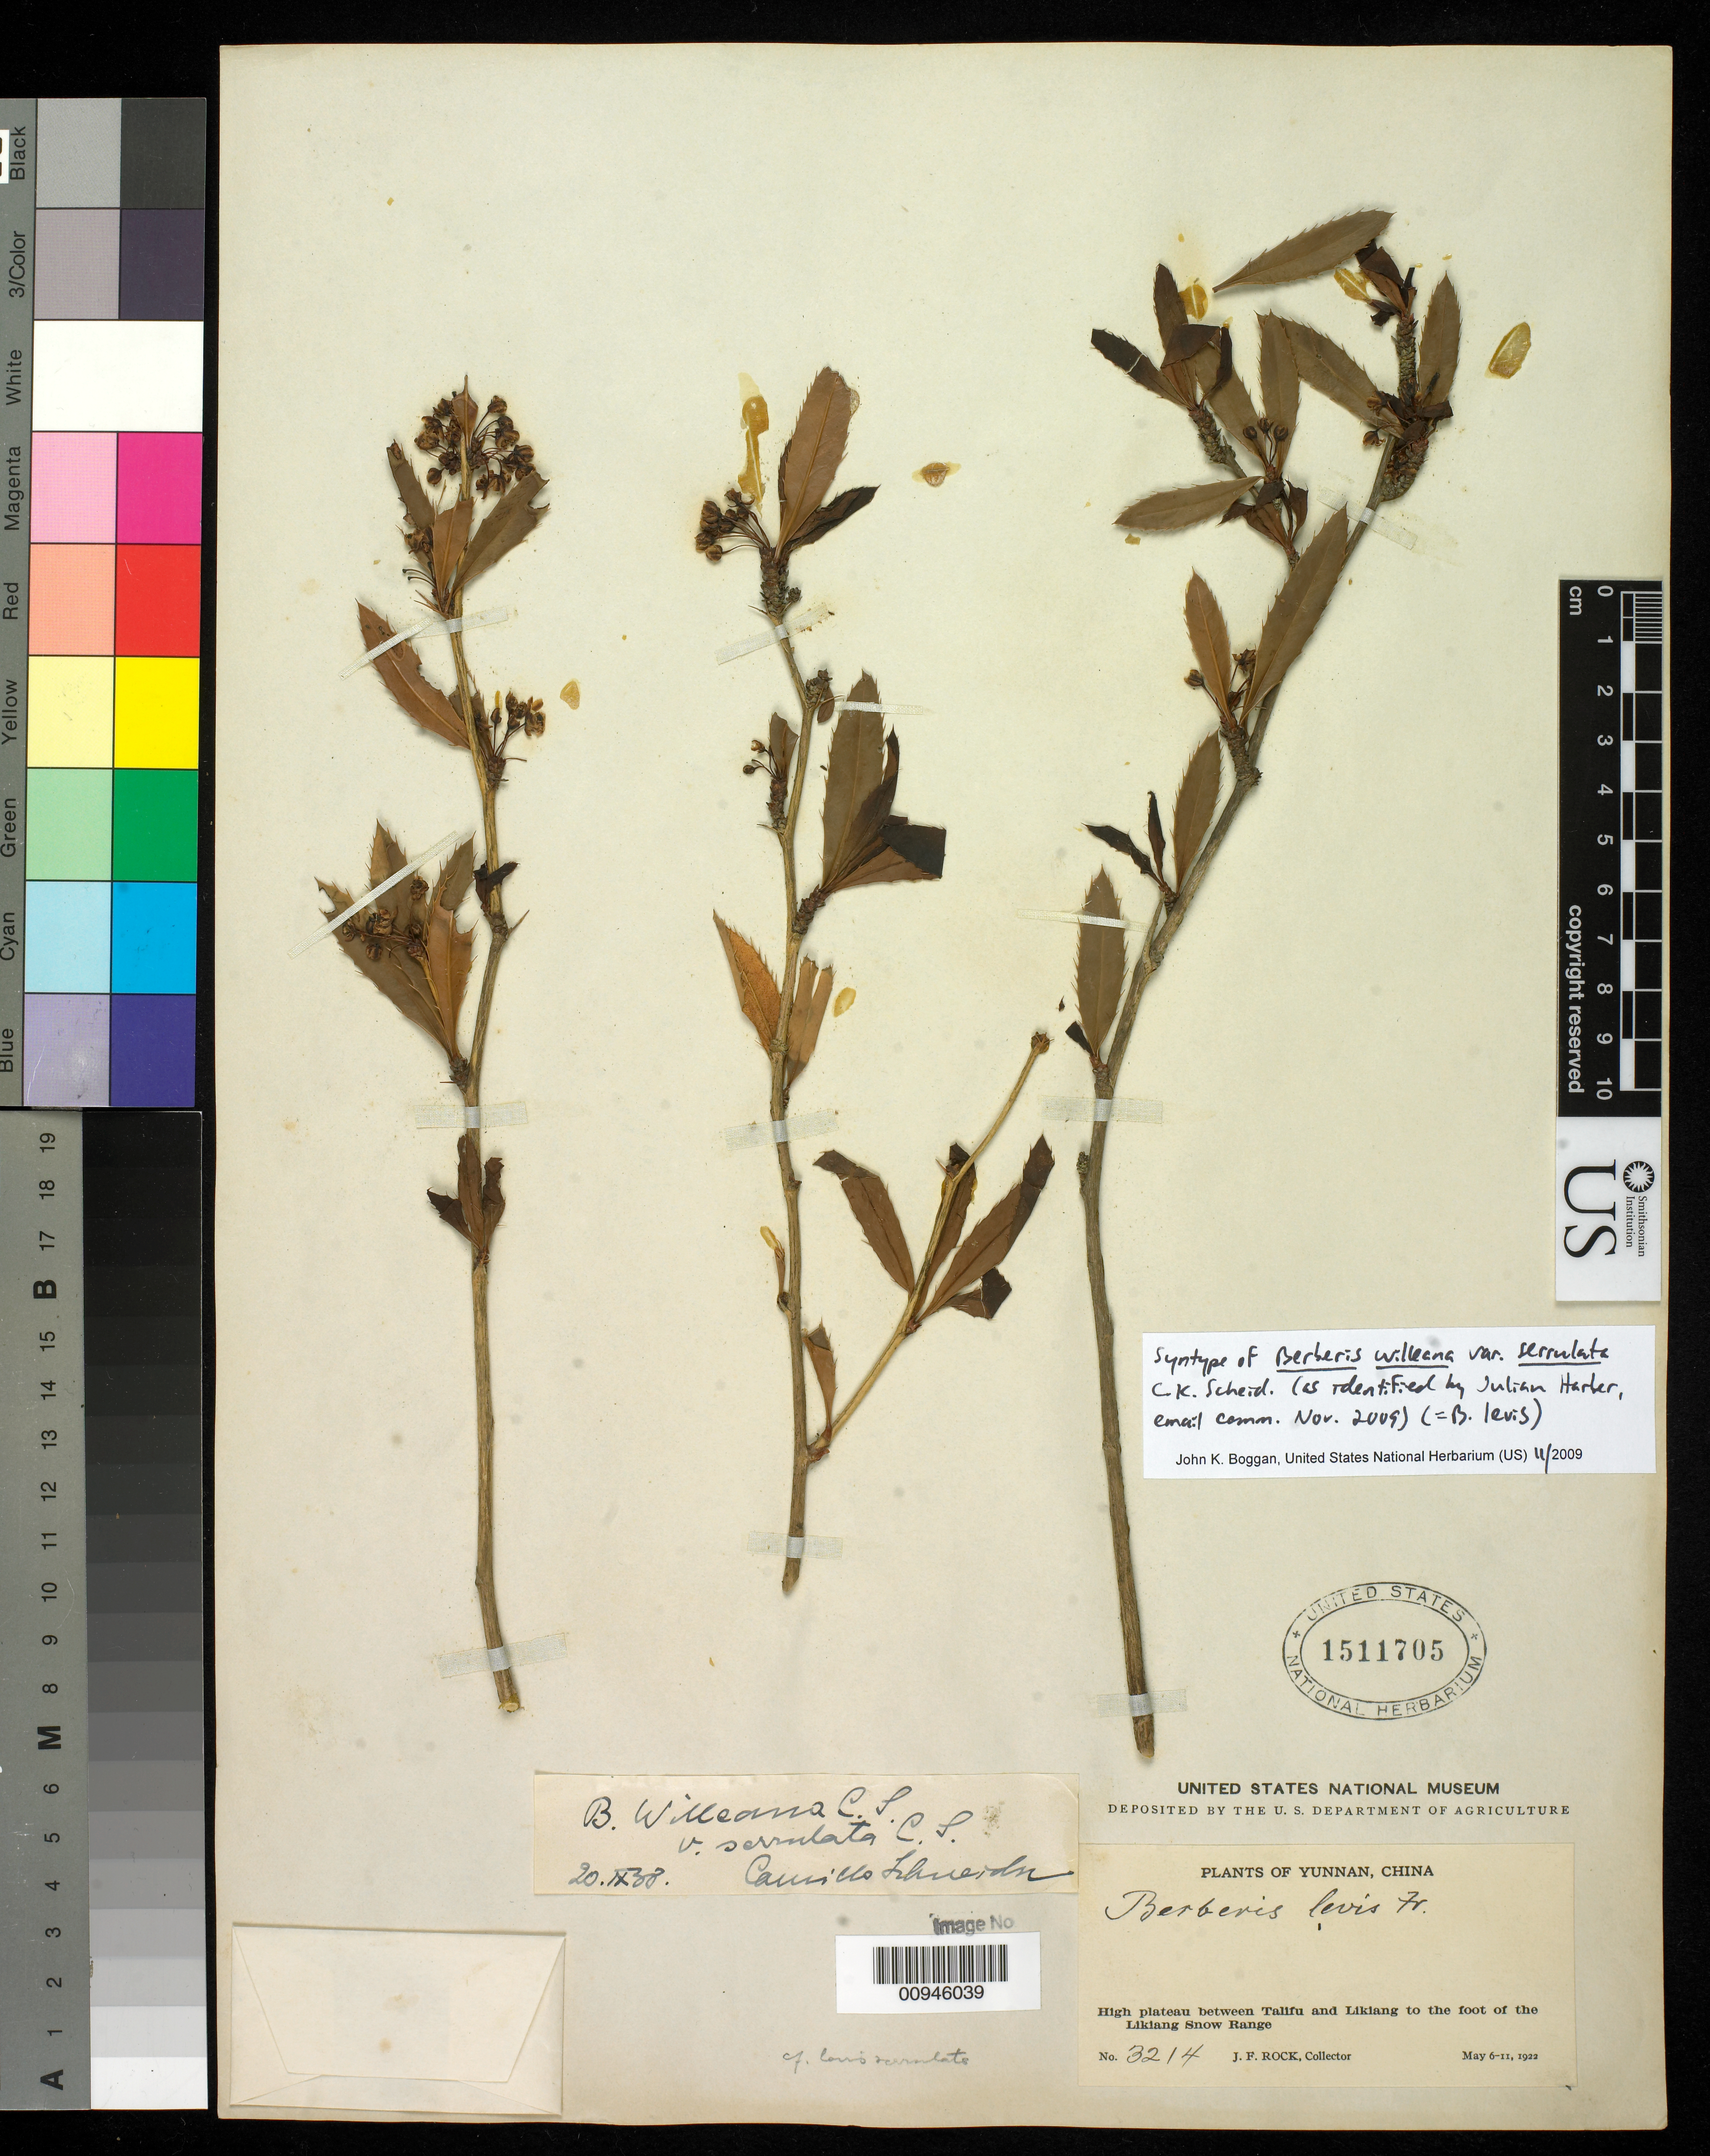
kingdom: Plantae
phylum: Tracheophyta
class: Magnoliopsida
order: Ranunculales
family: Berberidaceae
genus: Berberis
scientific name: Berberis willeana var. serrulata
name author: C.K. Schneid.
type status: Syntype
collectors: J. F. Rock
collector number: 3214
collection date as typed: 06 May 1922 to 11 May 1922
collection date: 1922-05-06/1922-05-11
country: China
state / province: Yunnan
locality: High plateau between Talifu and Likiang to the foot of the Likiang Snow Range.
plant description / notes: Type status and currently accepted name as confirmed by Julian Harber, email comm. Nov. 2009.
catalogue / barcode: US 1511705